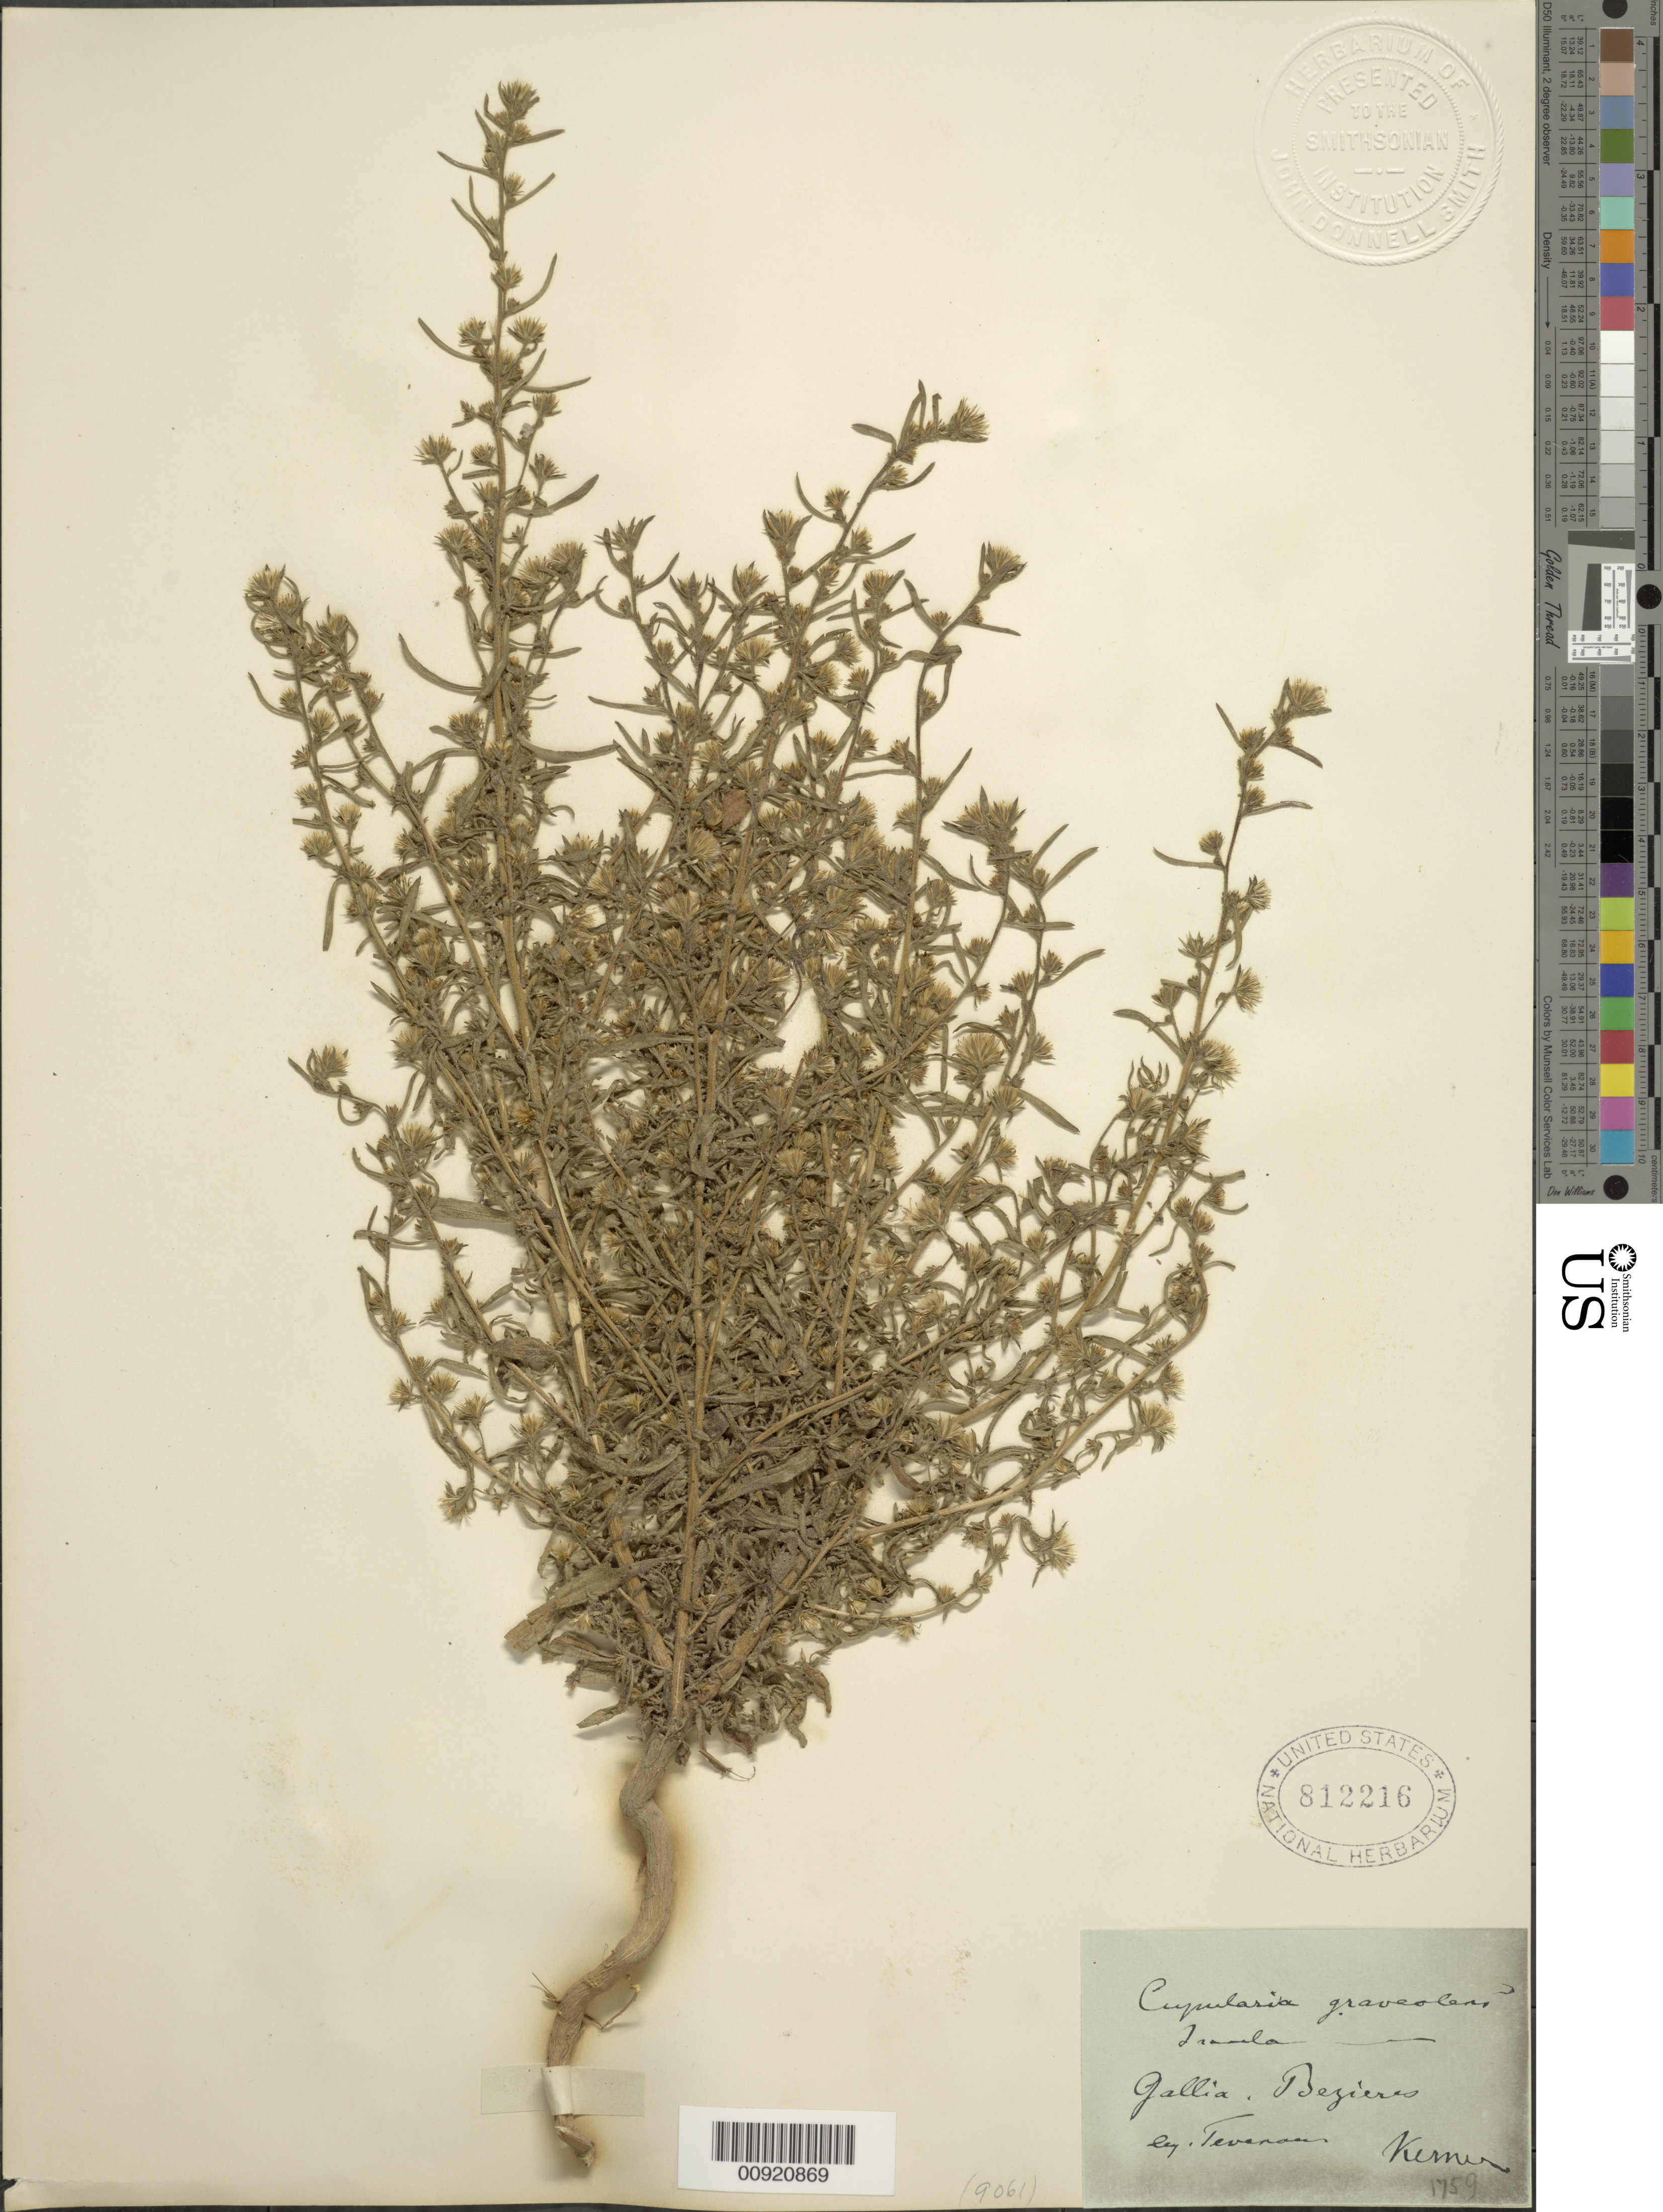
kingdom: Plantae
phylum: Tracheophyta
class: Magnoliopsida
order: Asterales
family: Asteraceae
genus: Inula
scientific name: Inula graveolens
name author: (L.) Desf.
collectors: Tevenau, --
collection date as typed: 1759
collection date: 1759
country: France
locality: Gallia. Bejieres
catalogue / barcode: US 812216